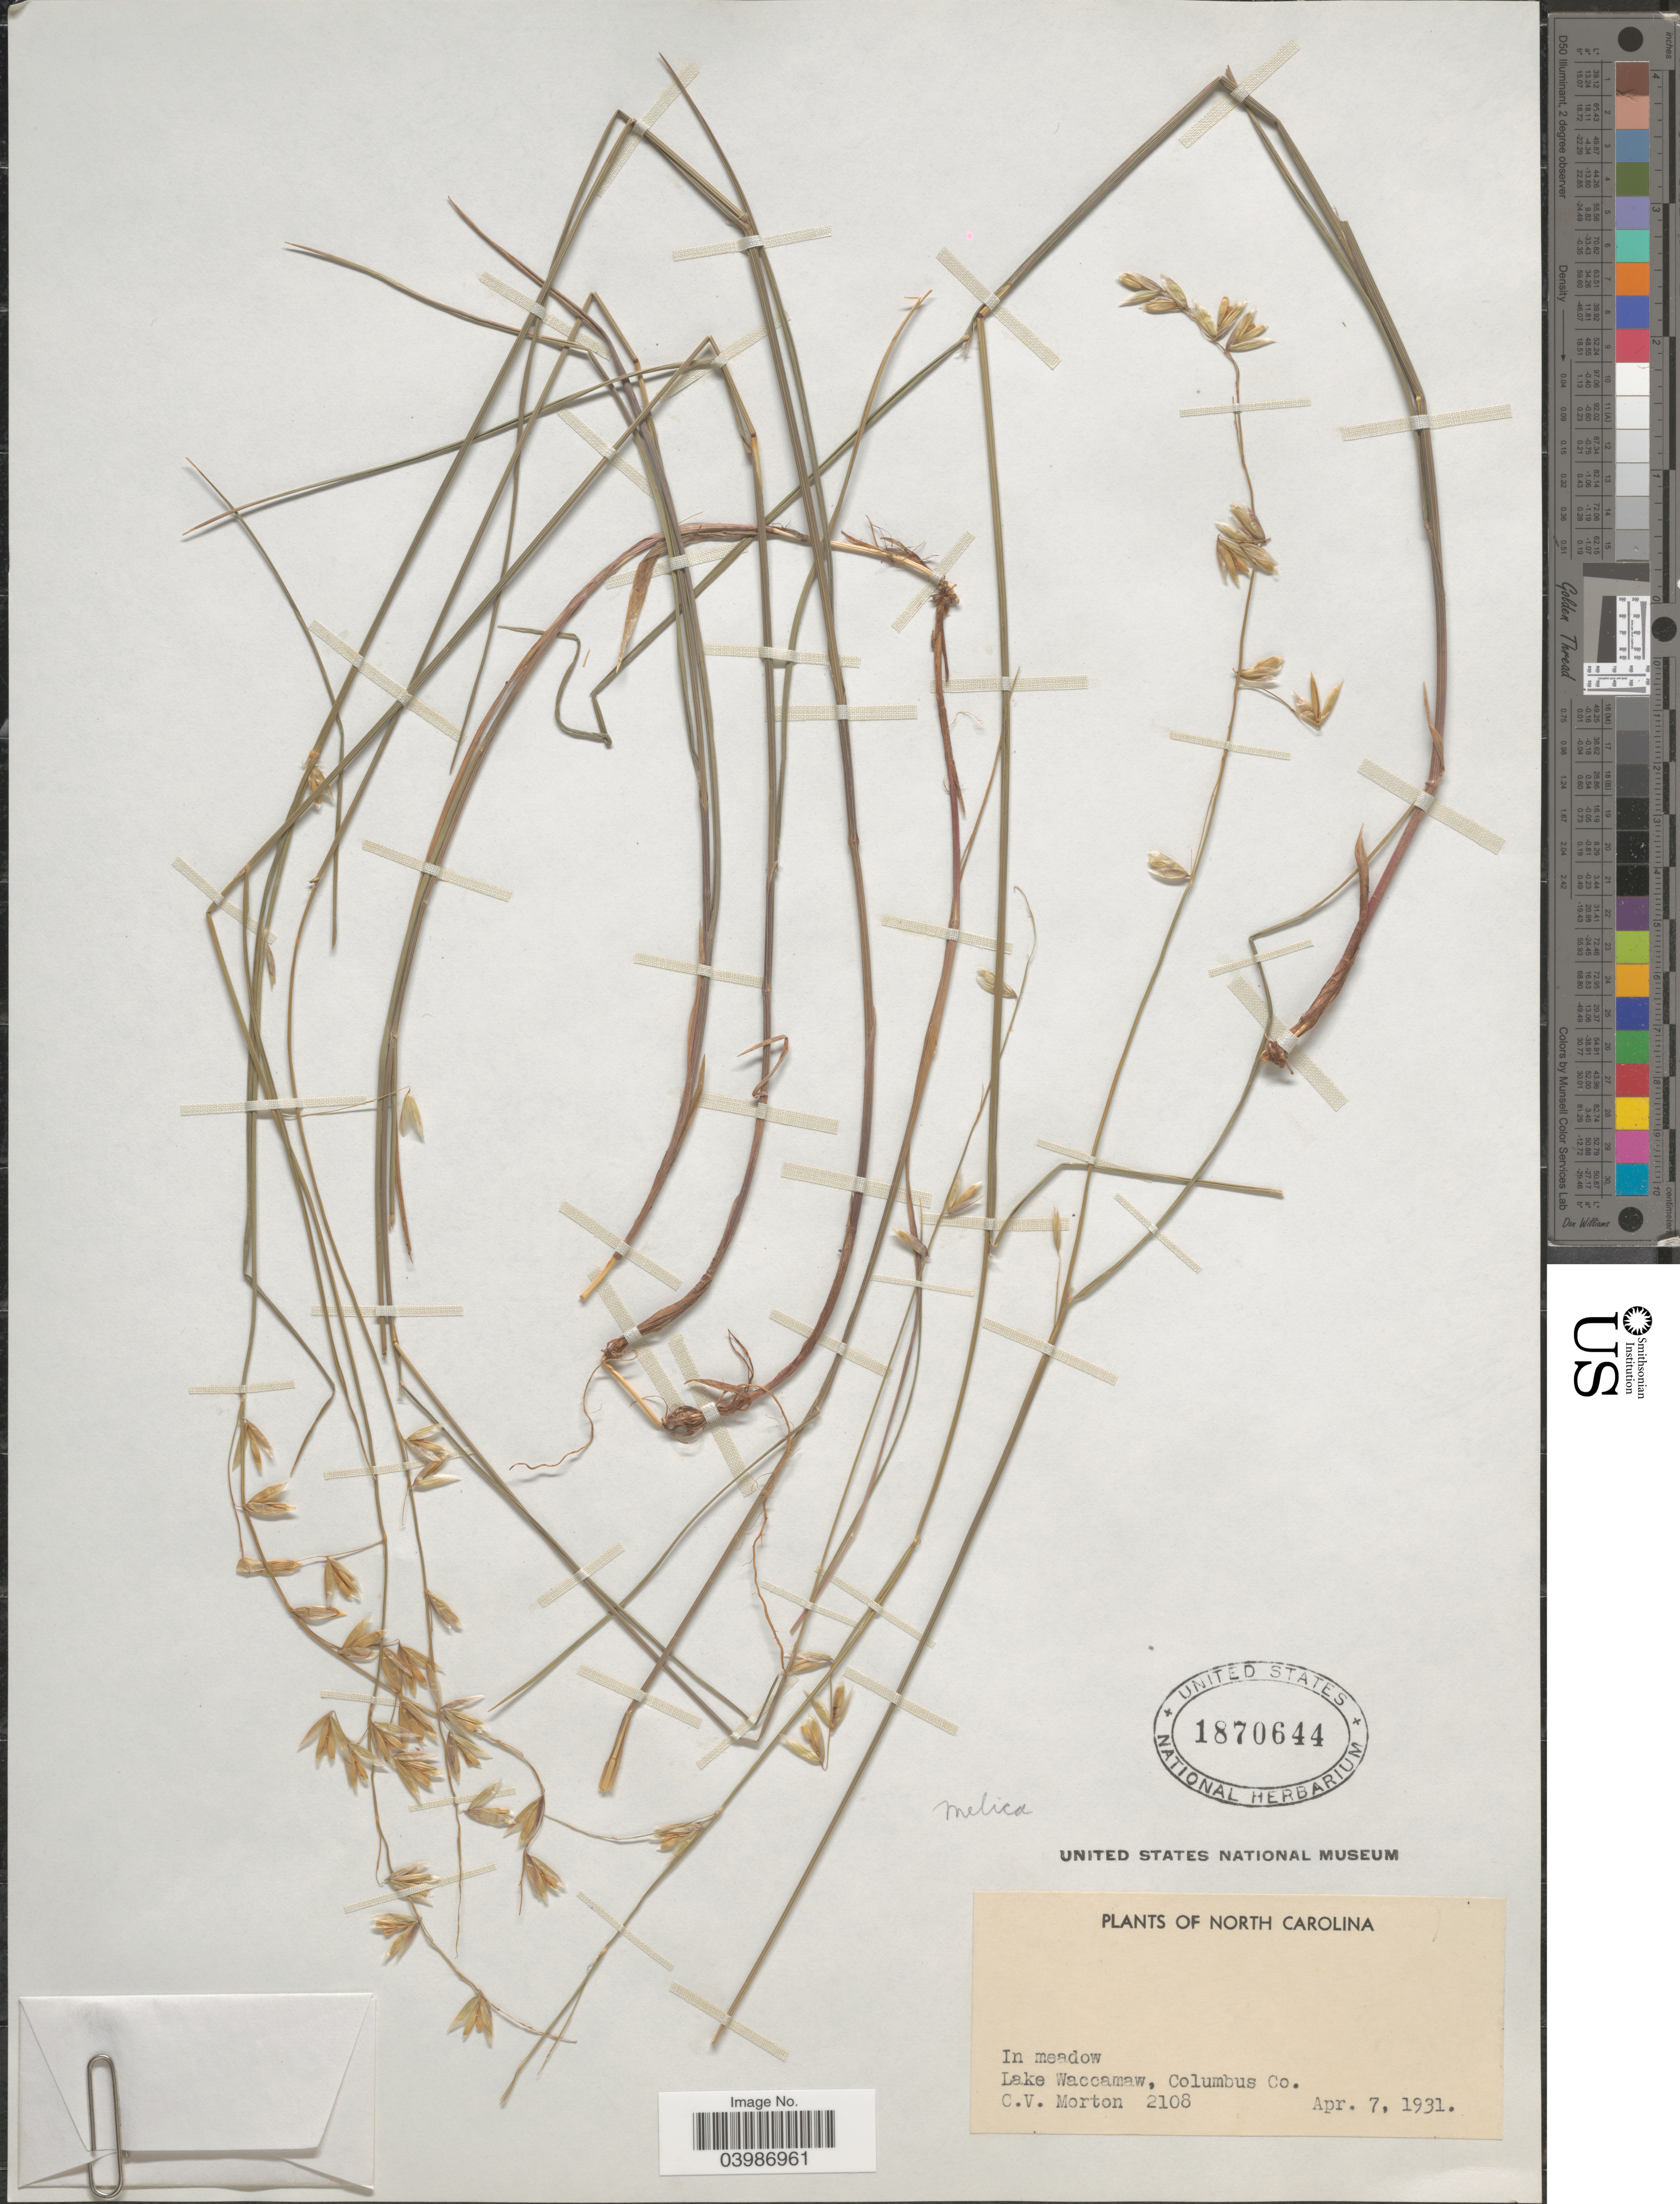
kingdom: Plantae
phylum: Tracheophyta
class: Liliopsida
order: Poales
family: Poaceae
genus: Melica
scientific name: Melica sp.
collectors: C. V. Morton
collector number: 2108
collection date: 1931-04-07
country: United States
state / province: North Carolina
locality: Lake Waccamaw, Columbus Co.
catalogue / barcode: US 1870644